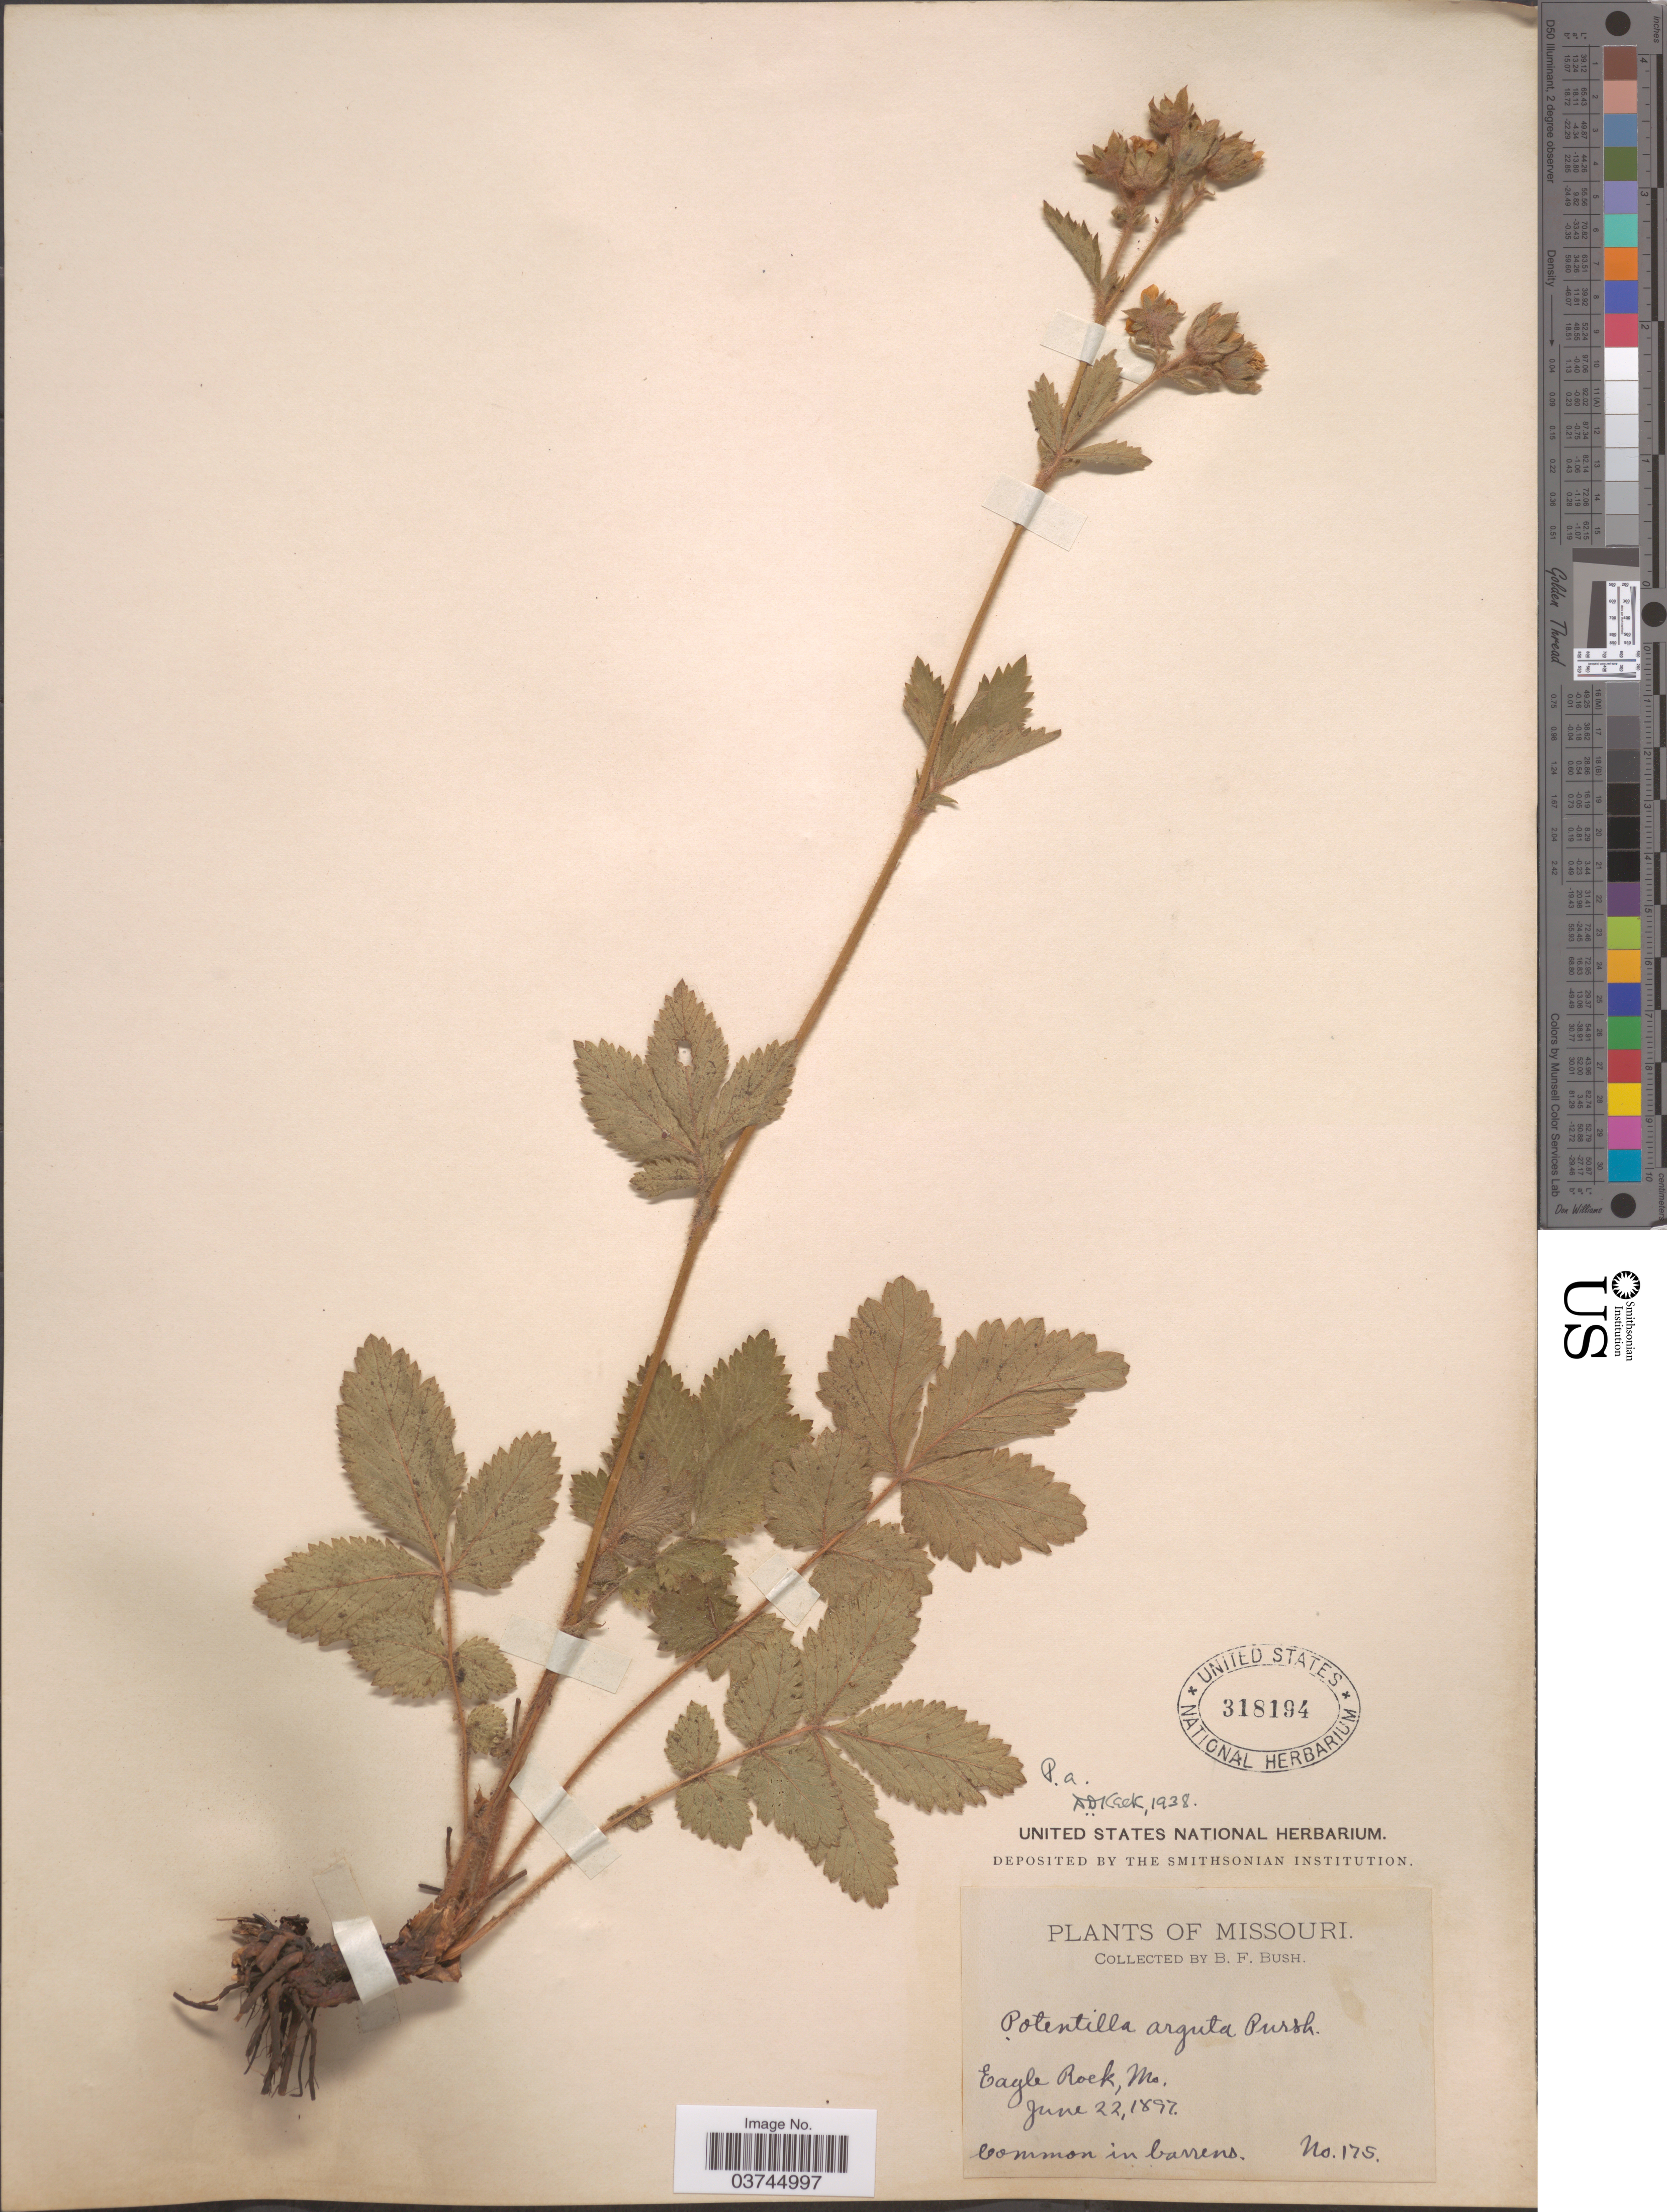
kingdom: Plantae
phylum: Tracheophyta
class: Magnoliopsida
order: Rosales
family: Rosaceae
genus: Drymocallis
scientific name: Drymocallis arguta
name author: (Pursh) Rydb.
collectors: B. F. Bush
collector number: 175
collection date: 1897-06-22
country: United States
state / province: Missouri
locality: Eagle Rock.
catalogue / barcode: US 318194